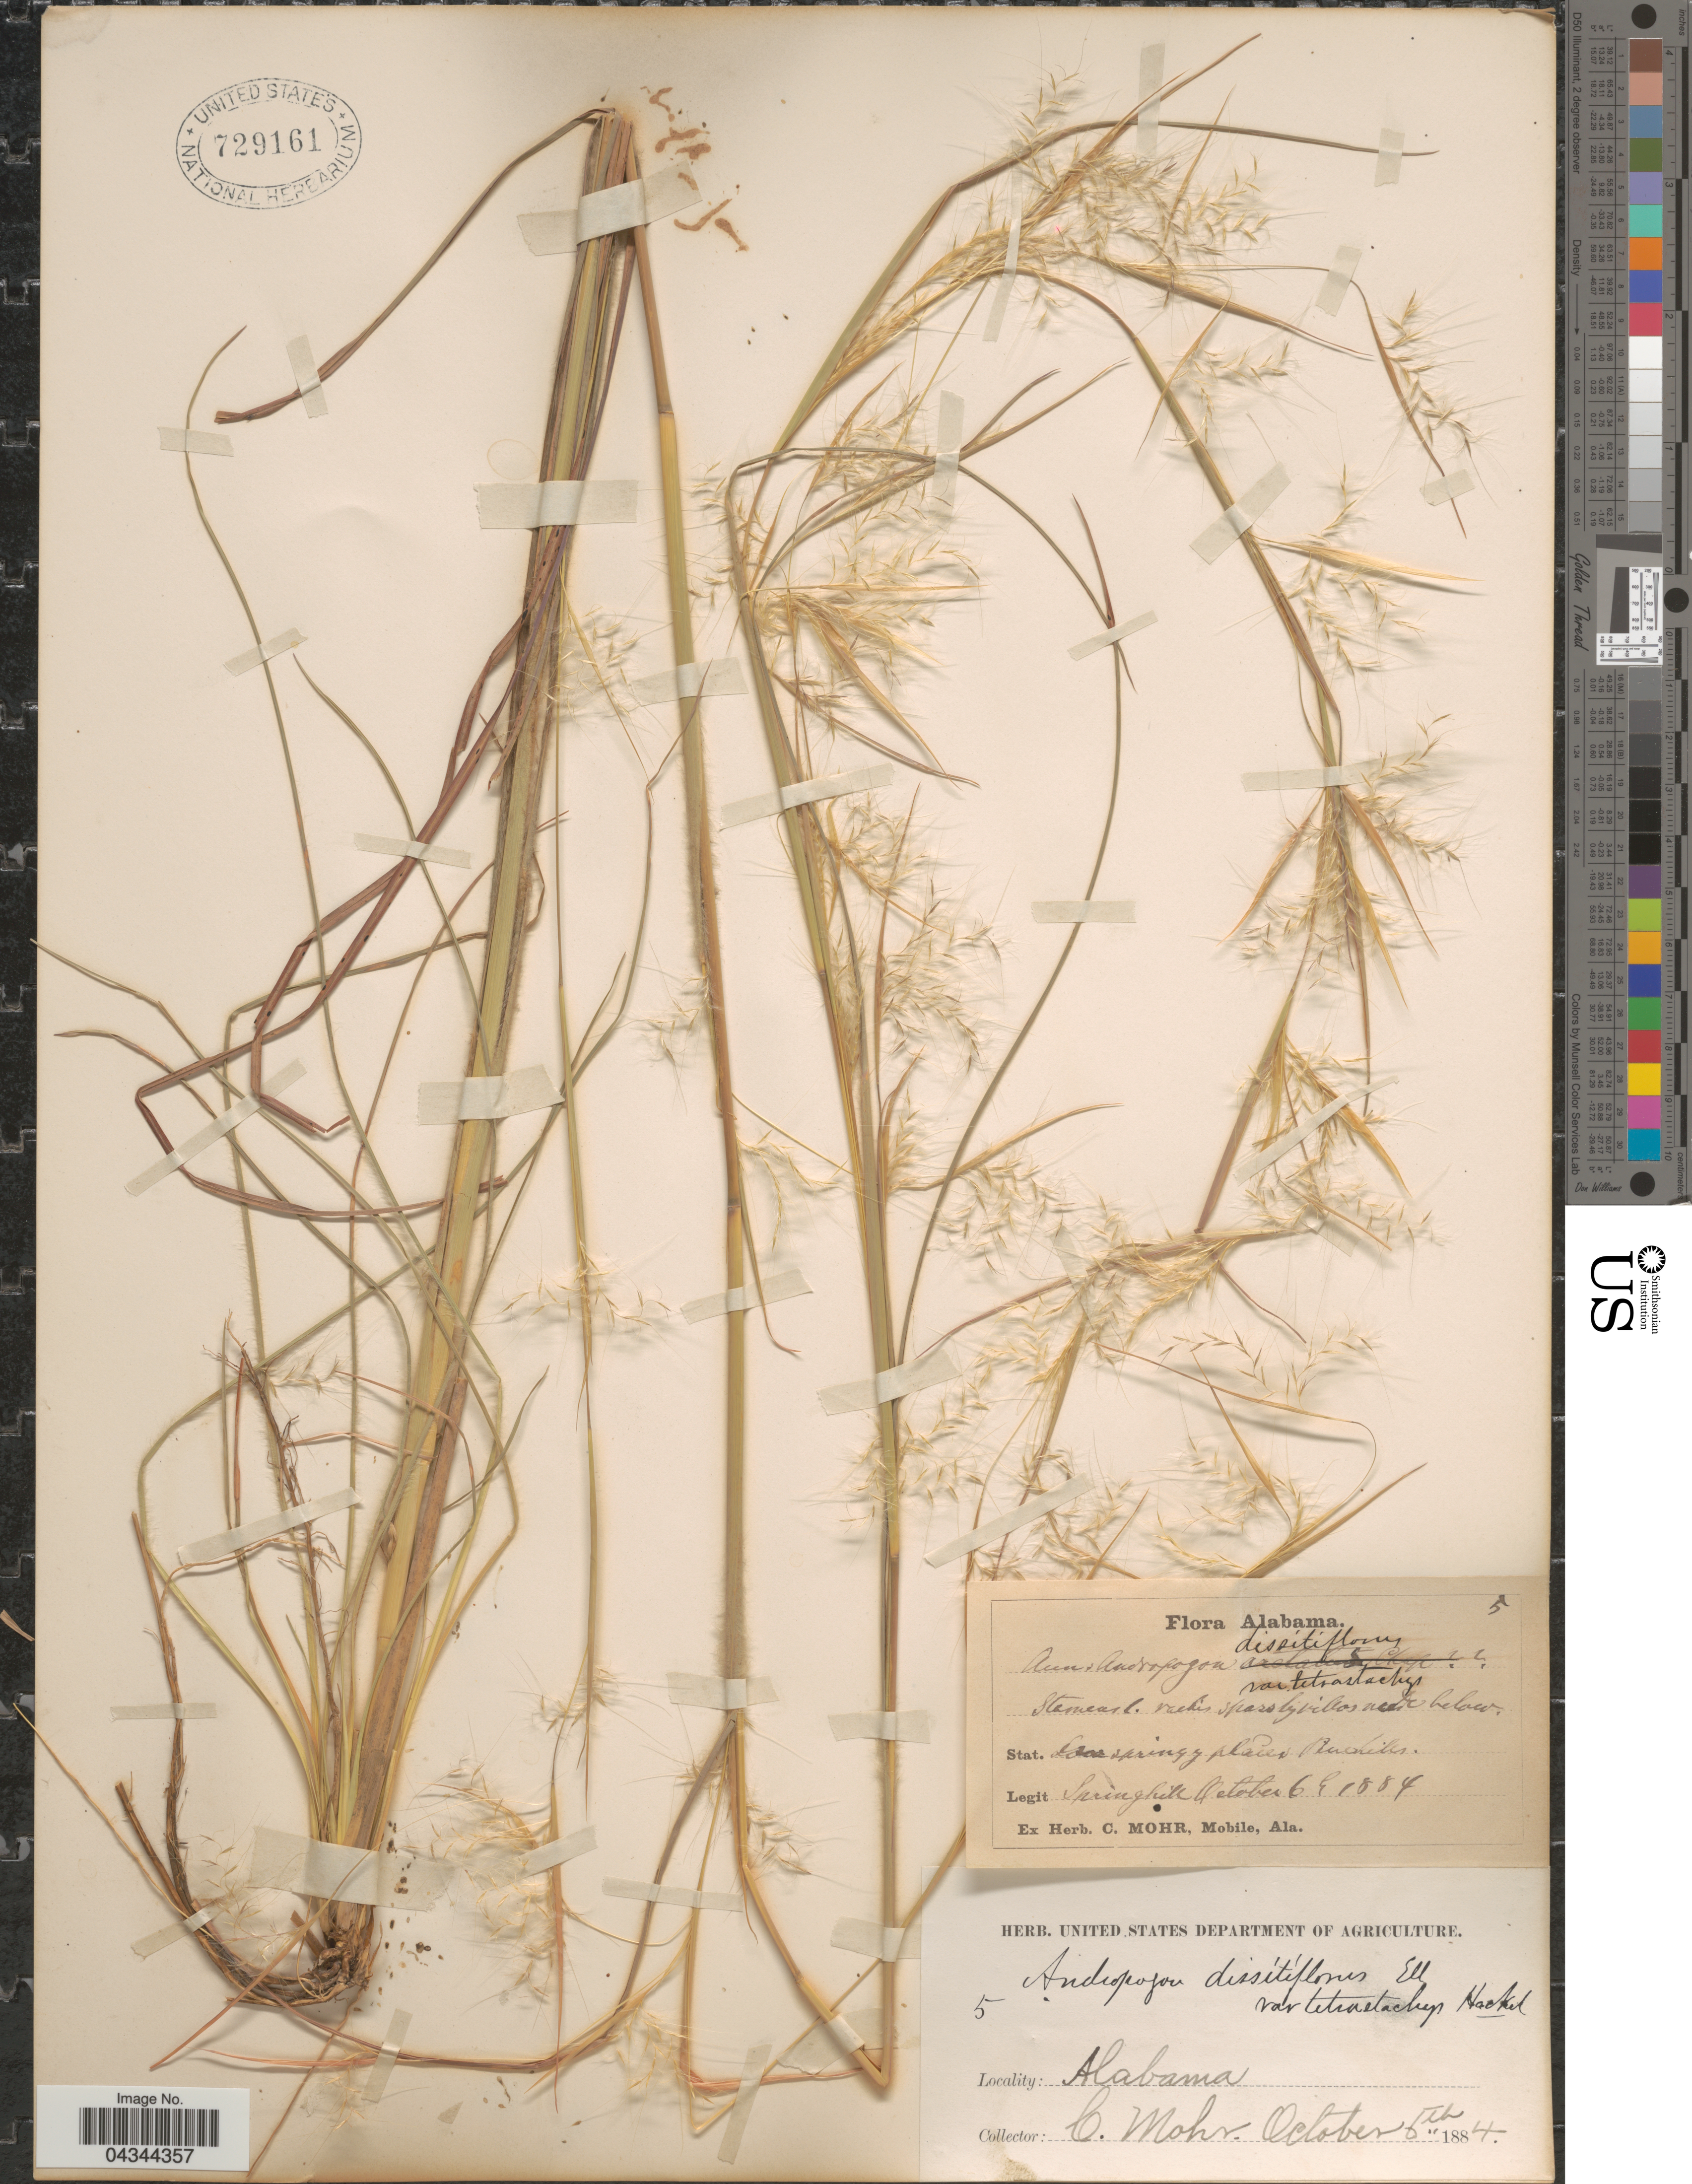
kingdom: Plantae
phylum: Tracheophyta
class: Liliopsida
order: Poales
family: Poaceae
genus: Andropogon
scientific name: Andropogon virginicus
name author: L.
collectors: C. T. Mohr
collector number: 5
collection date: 1884-10-06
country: United States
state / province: Alabama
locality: Springhill.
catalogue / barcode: US 729161